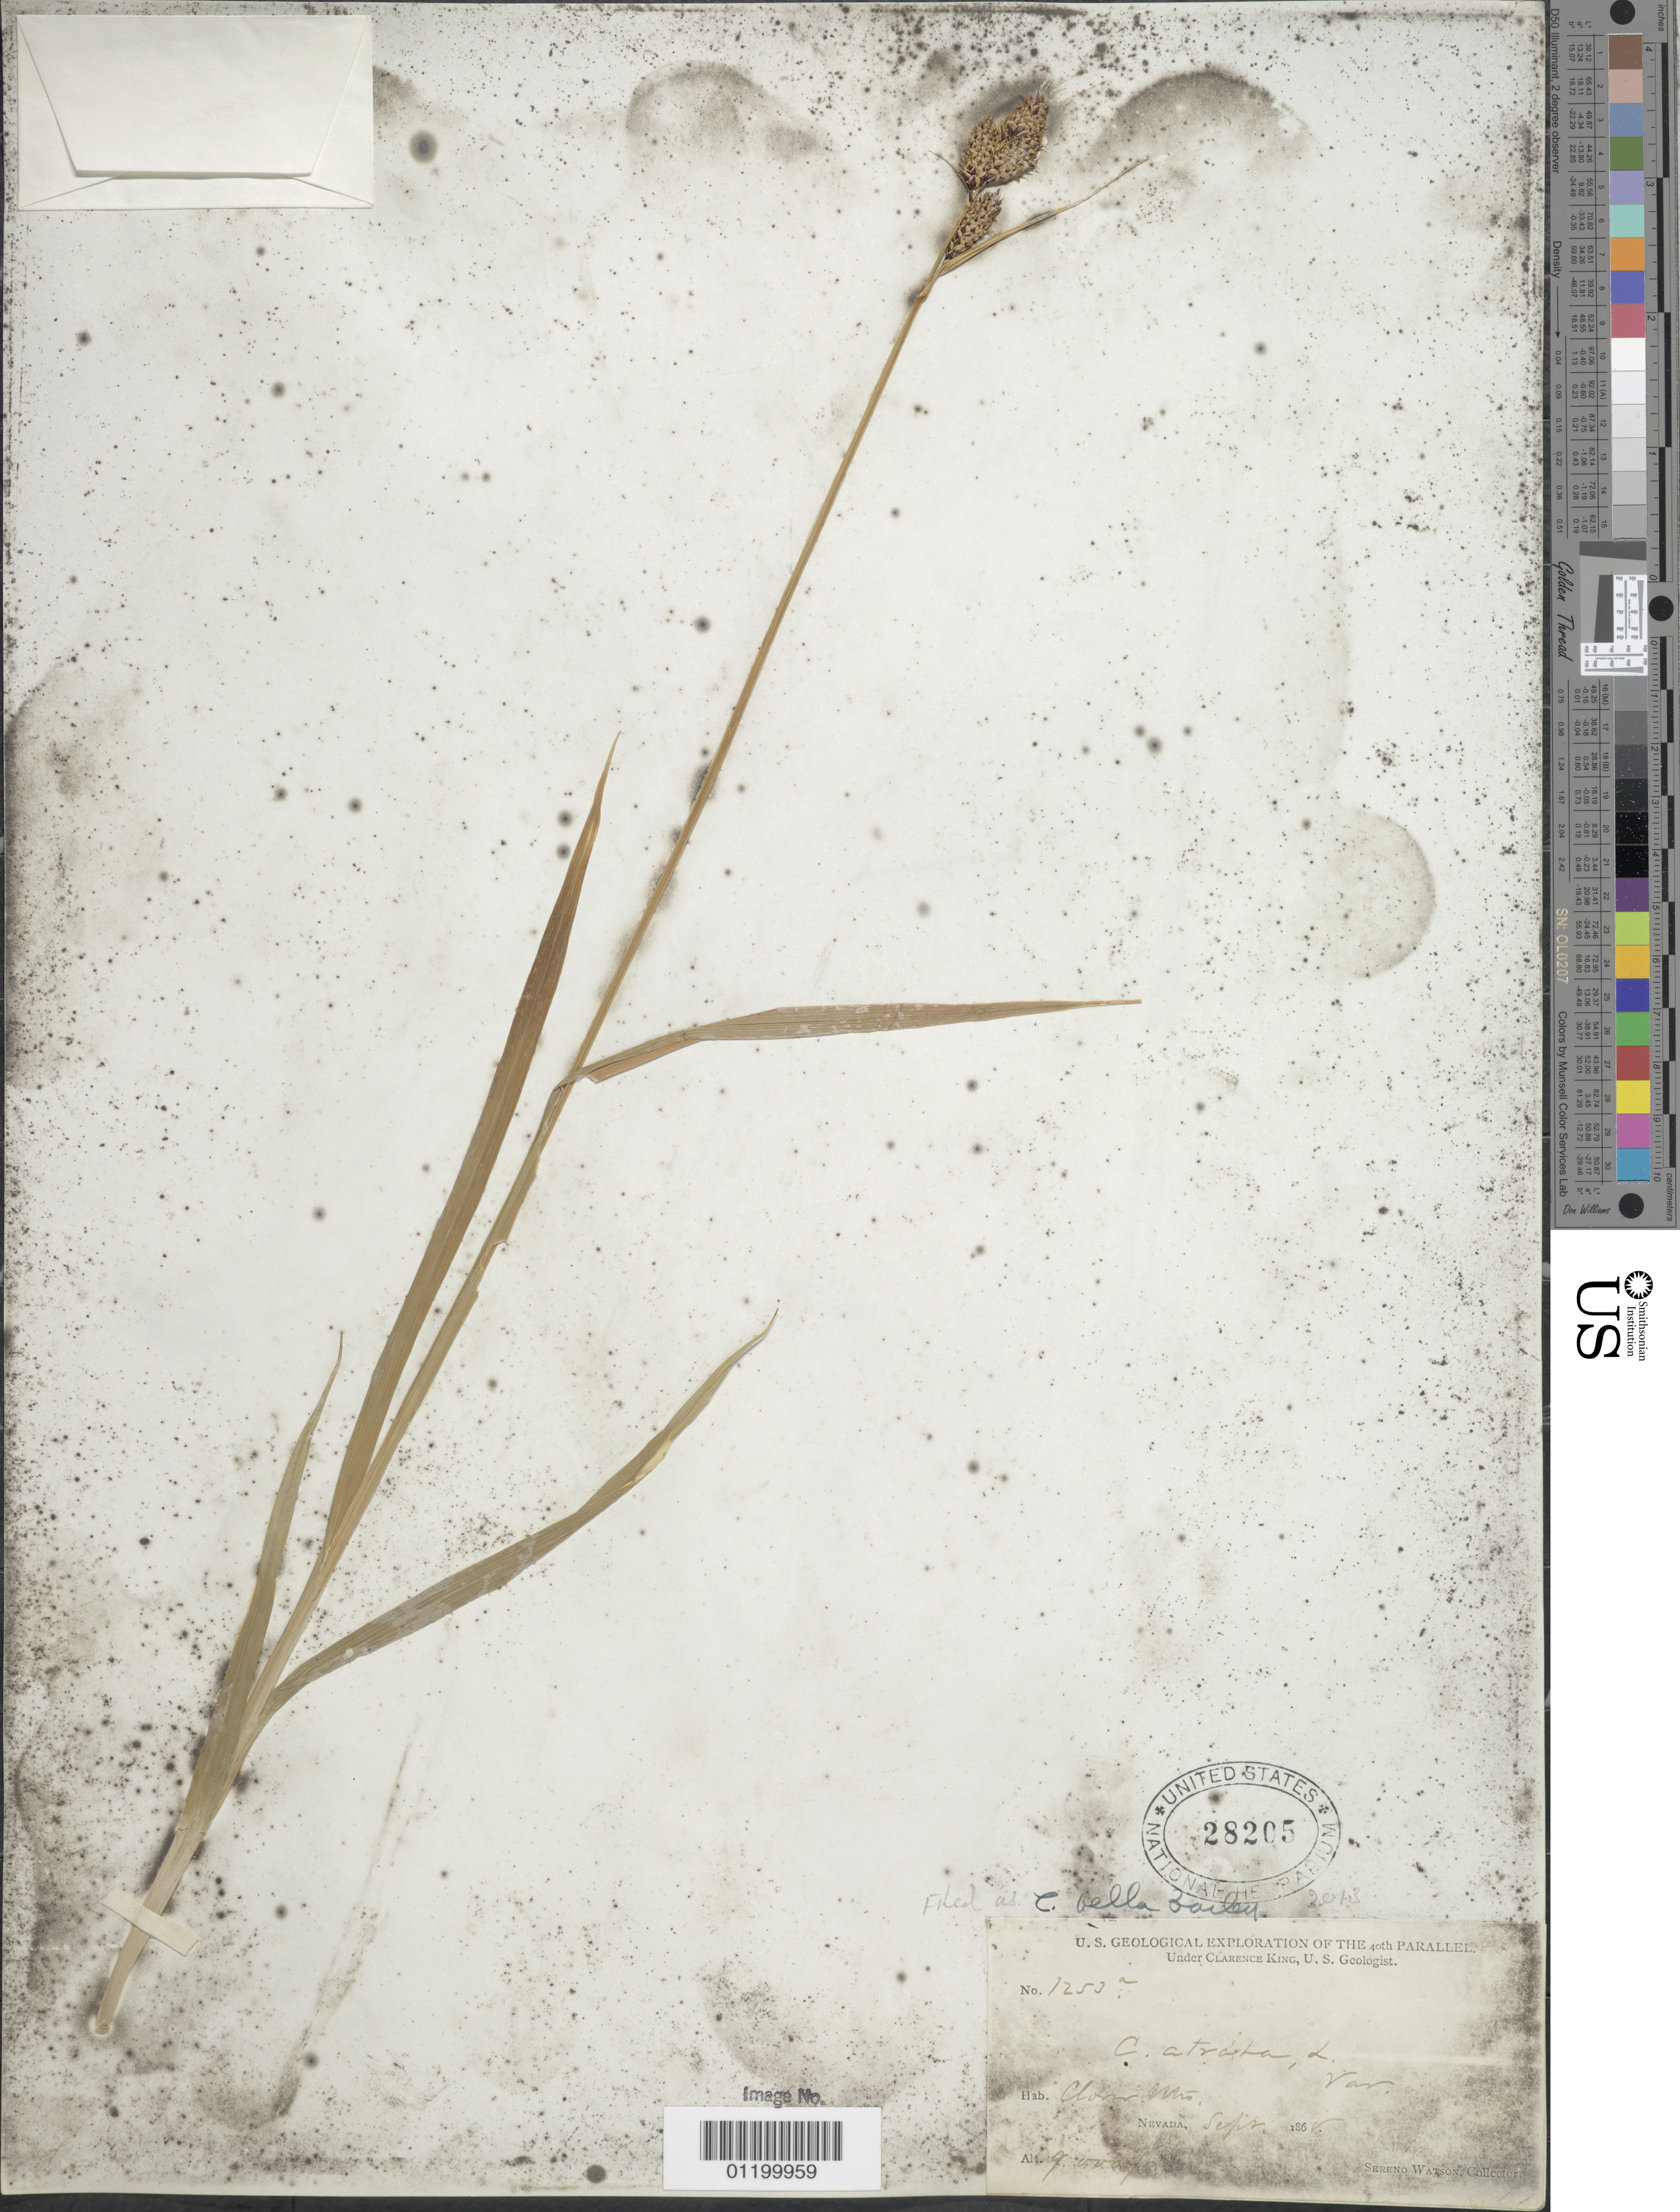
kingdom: Plantae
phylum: Tracheophyta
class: Liliopsida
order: Poales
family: Cyperaceae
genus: Carex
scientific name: Carex bella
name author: L.H. Bailey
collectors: S. Watson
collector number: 1253a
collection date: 1868-09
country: United States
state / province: Nevada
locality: Clover Mountains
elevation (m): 2743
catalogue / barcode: US 28205